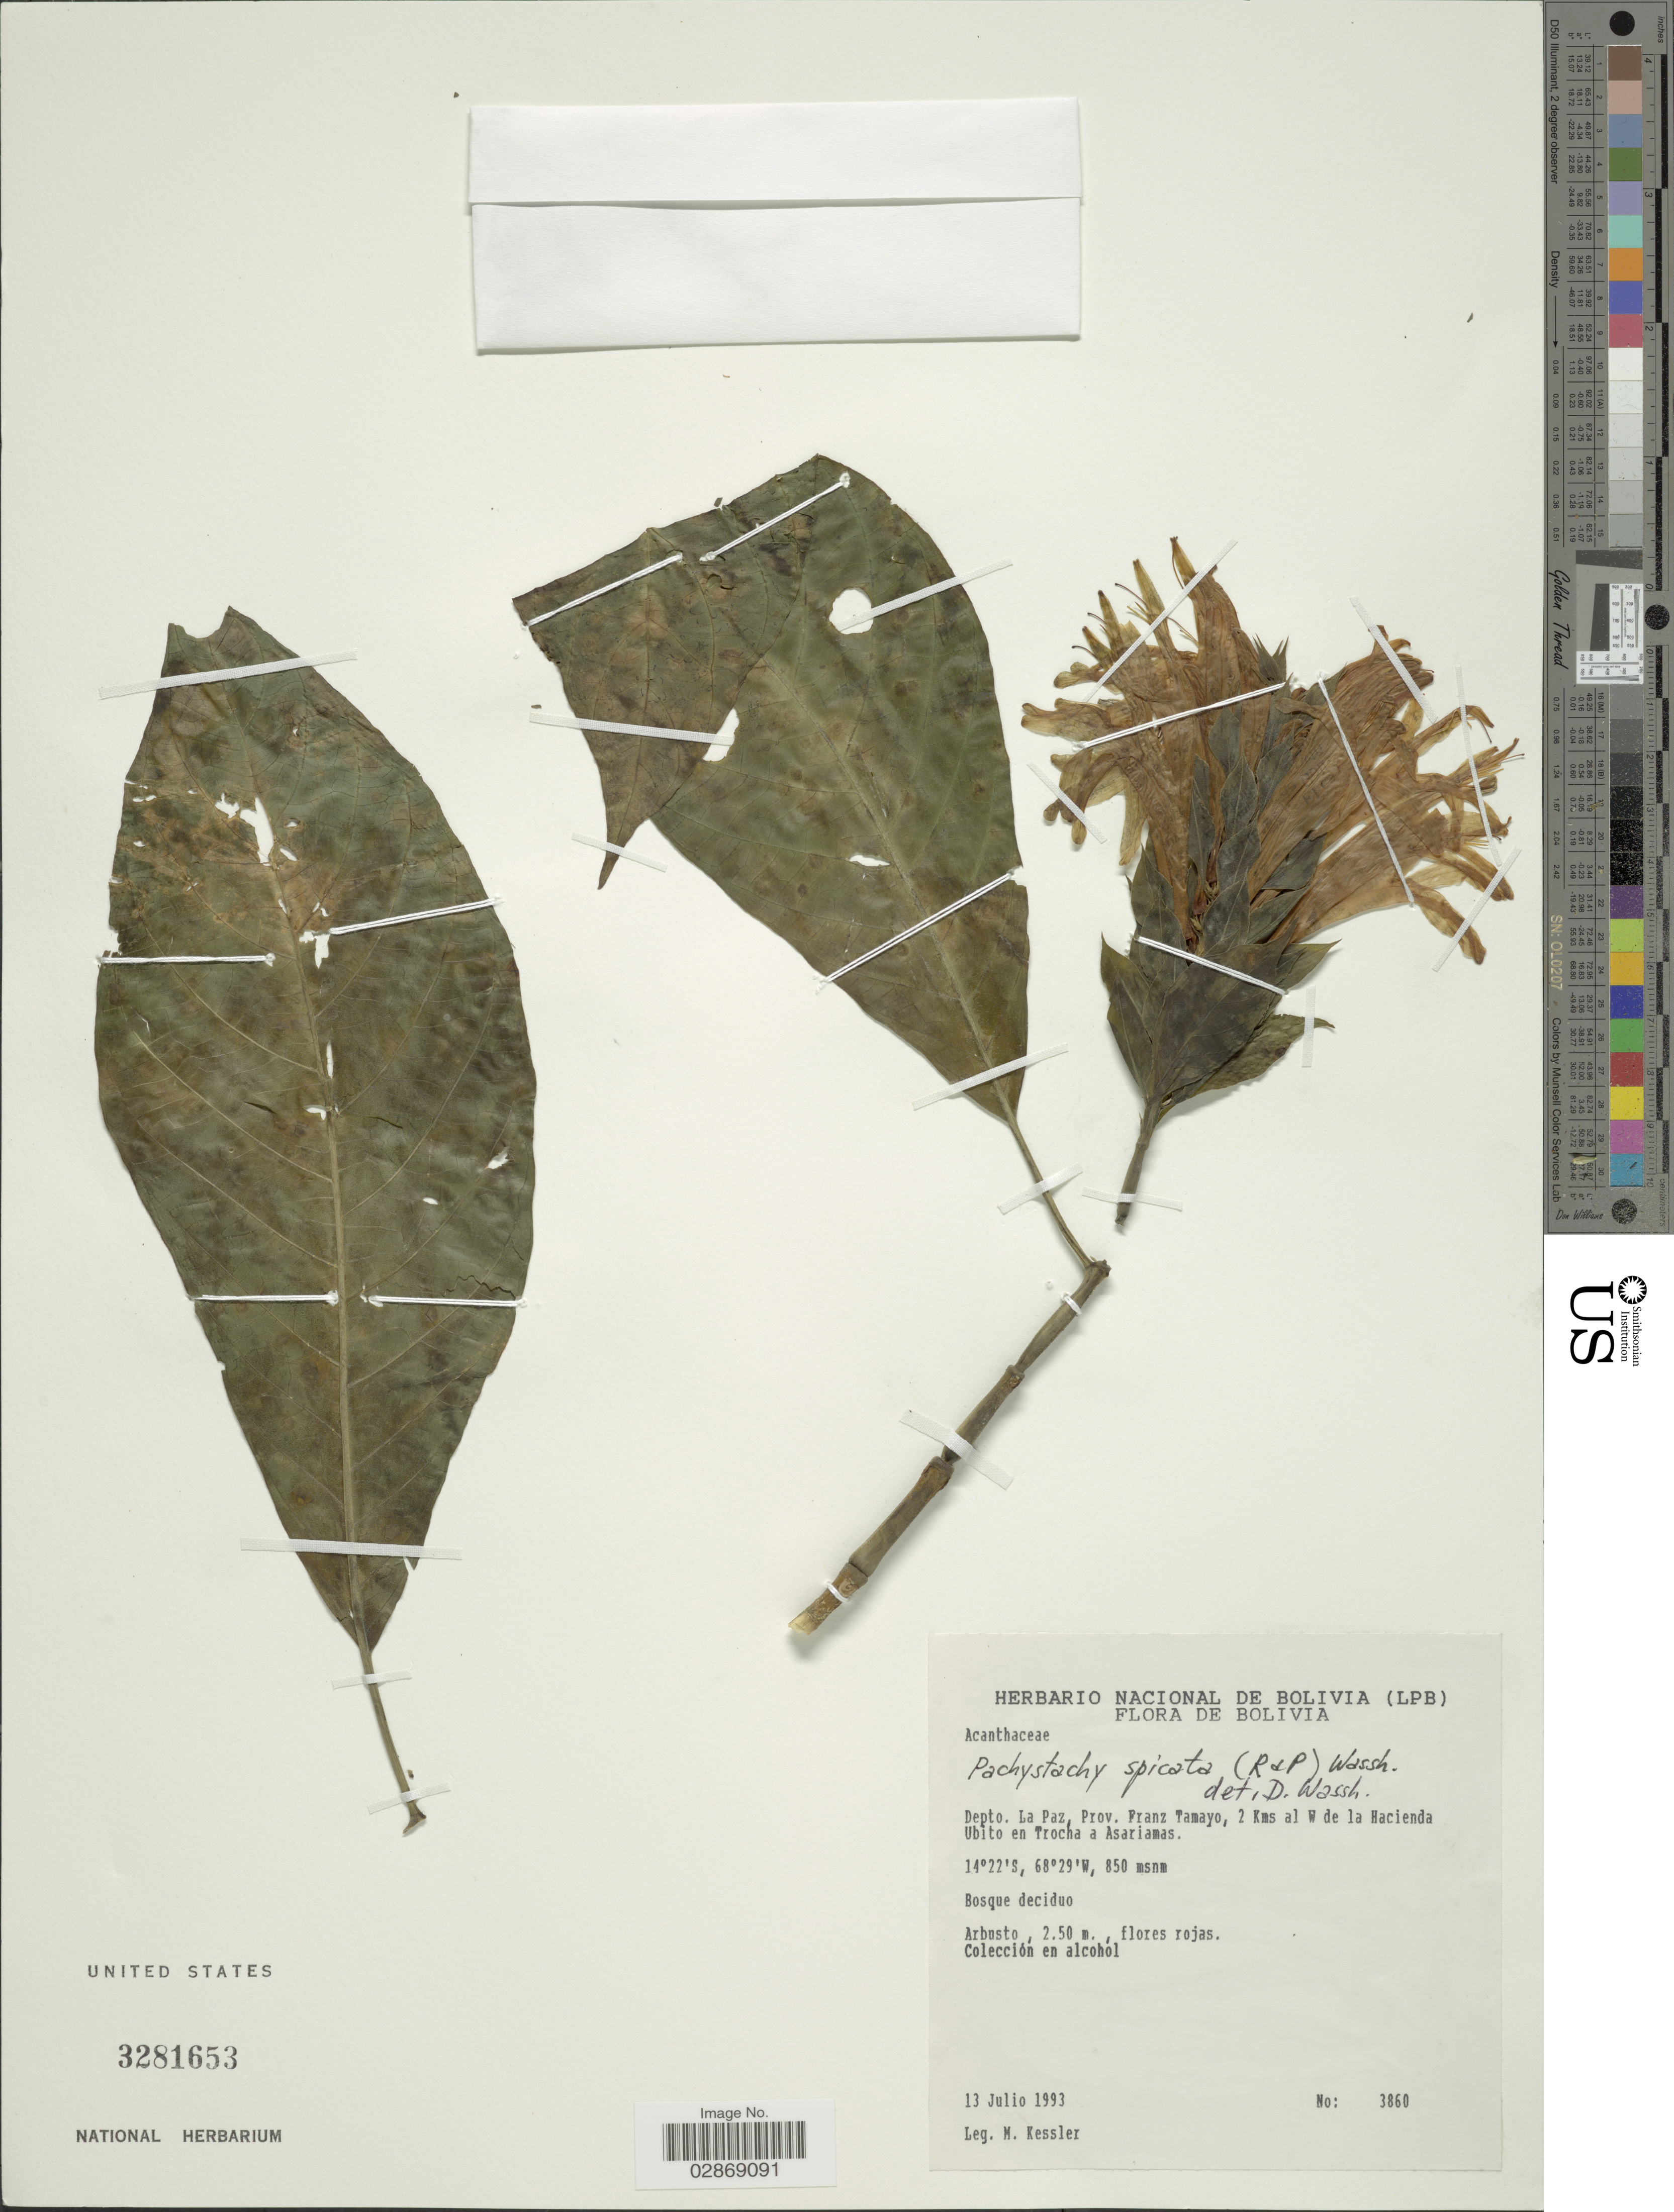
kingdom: Plantae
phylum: Tracheophyta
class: Magnoliopsida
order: Lamiales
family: Acanthaceae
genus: Pachystachys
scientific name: Pachystachys spicata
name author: (Ruiz & Pav.) Wassh.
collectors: M. Kessler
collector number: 3860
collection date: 1993-07-13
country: Bolivia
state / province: La Paz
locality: Depto. La Paz, Prov. Franz Tamayo, 2 Kms al W de la Hacienda Ubito en Trocha a Asariamas.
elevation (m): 850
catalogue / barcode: US 3281653